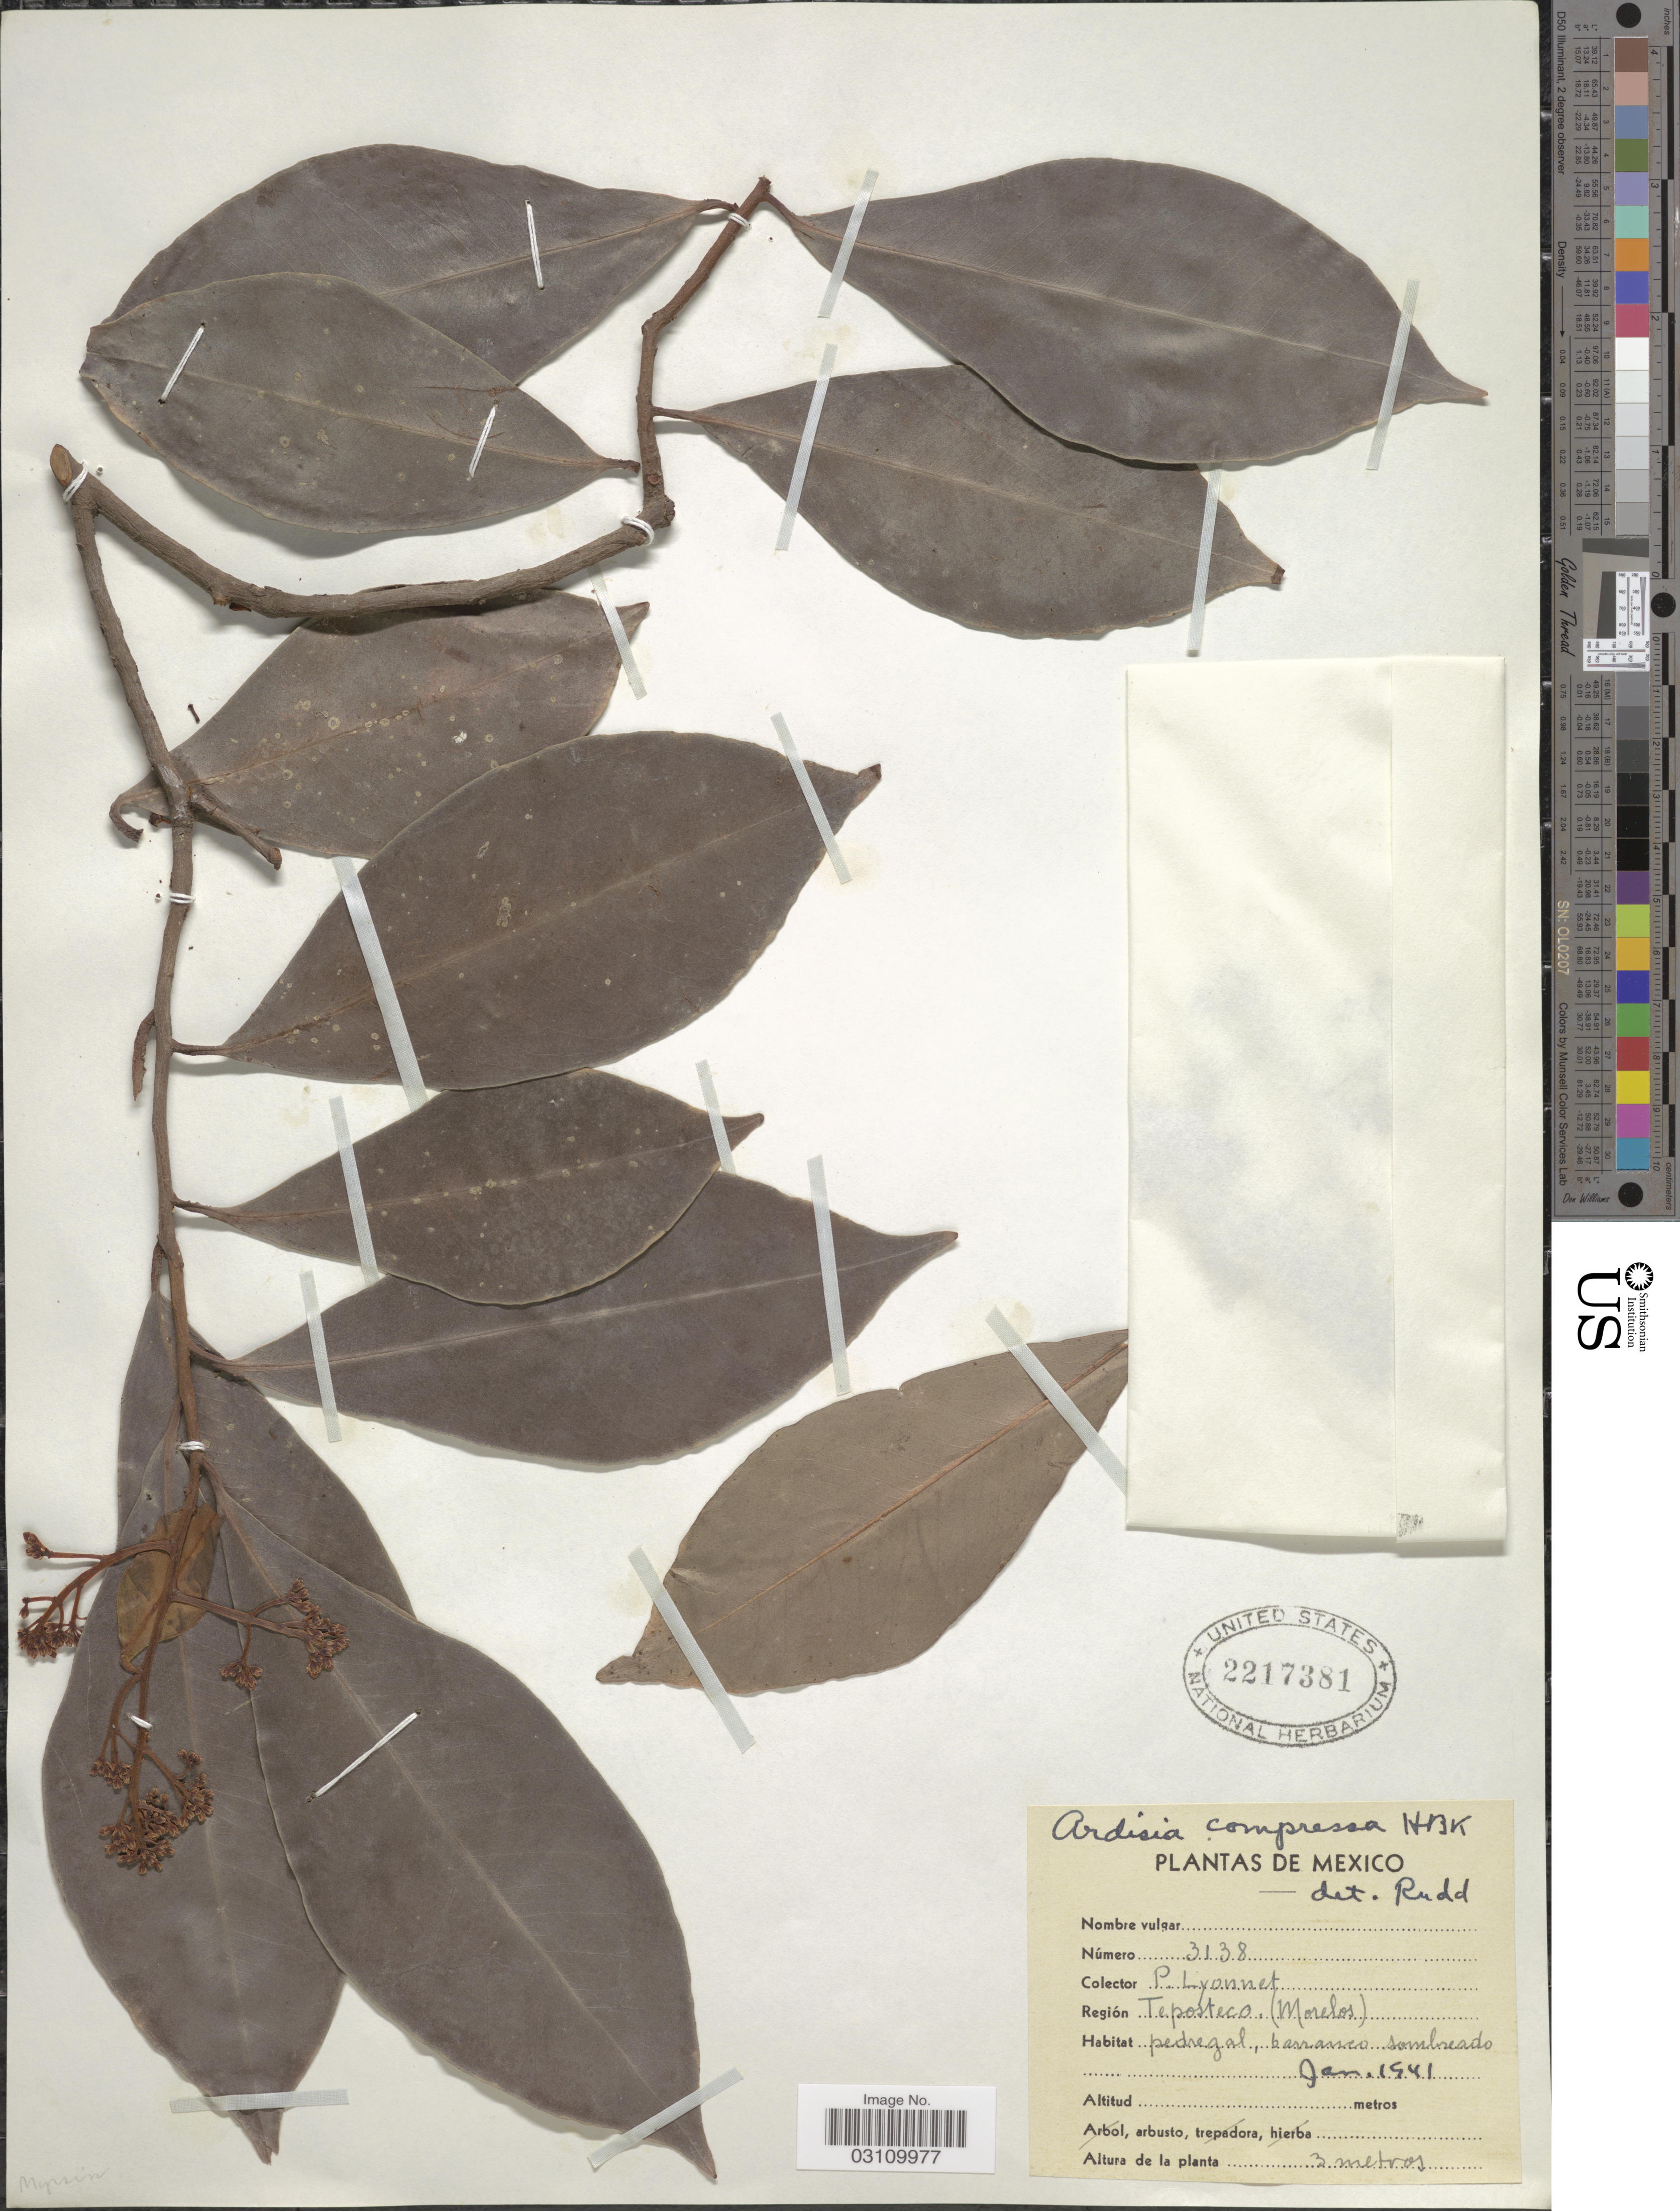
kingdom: Plantae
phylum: Tracheophyta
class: Magnoliopsida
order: Ericales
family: Primulaceae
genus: Ardisia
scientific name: Ardisia compressa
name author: Kunth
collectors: P. Lyonnet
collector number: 3138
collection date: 1941-01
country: Mexico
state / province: Morelos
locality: Región Teposteco.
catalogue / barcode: US 2217381